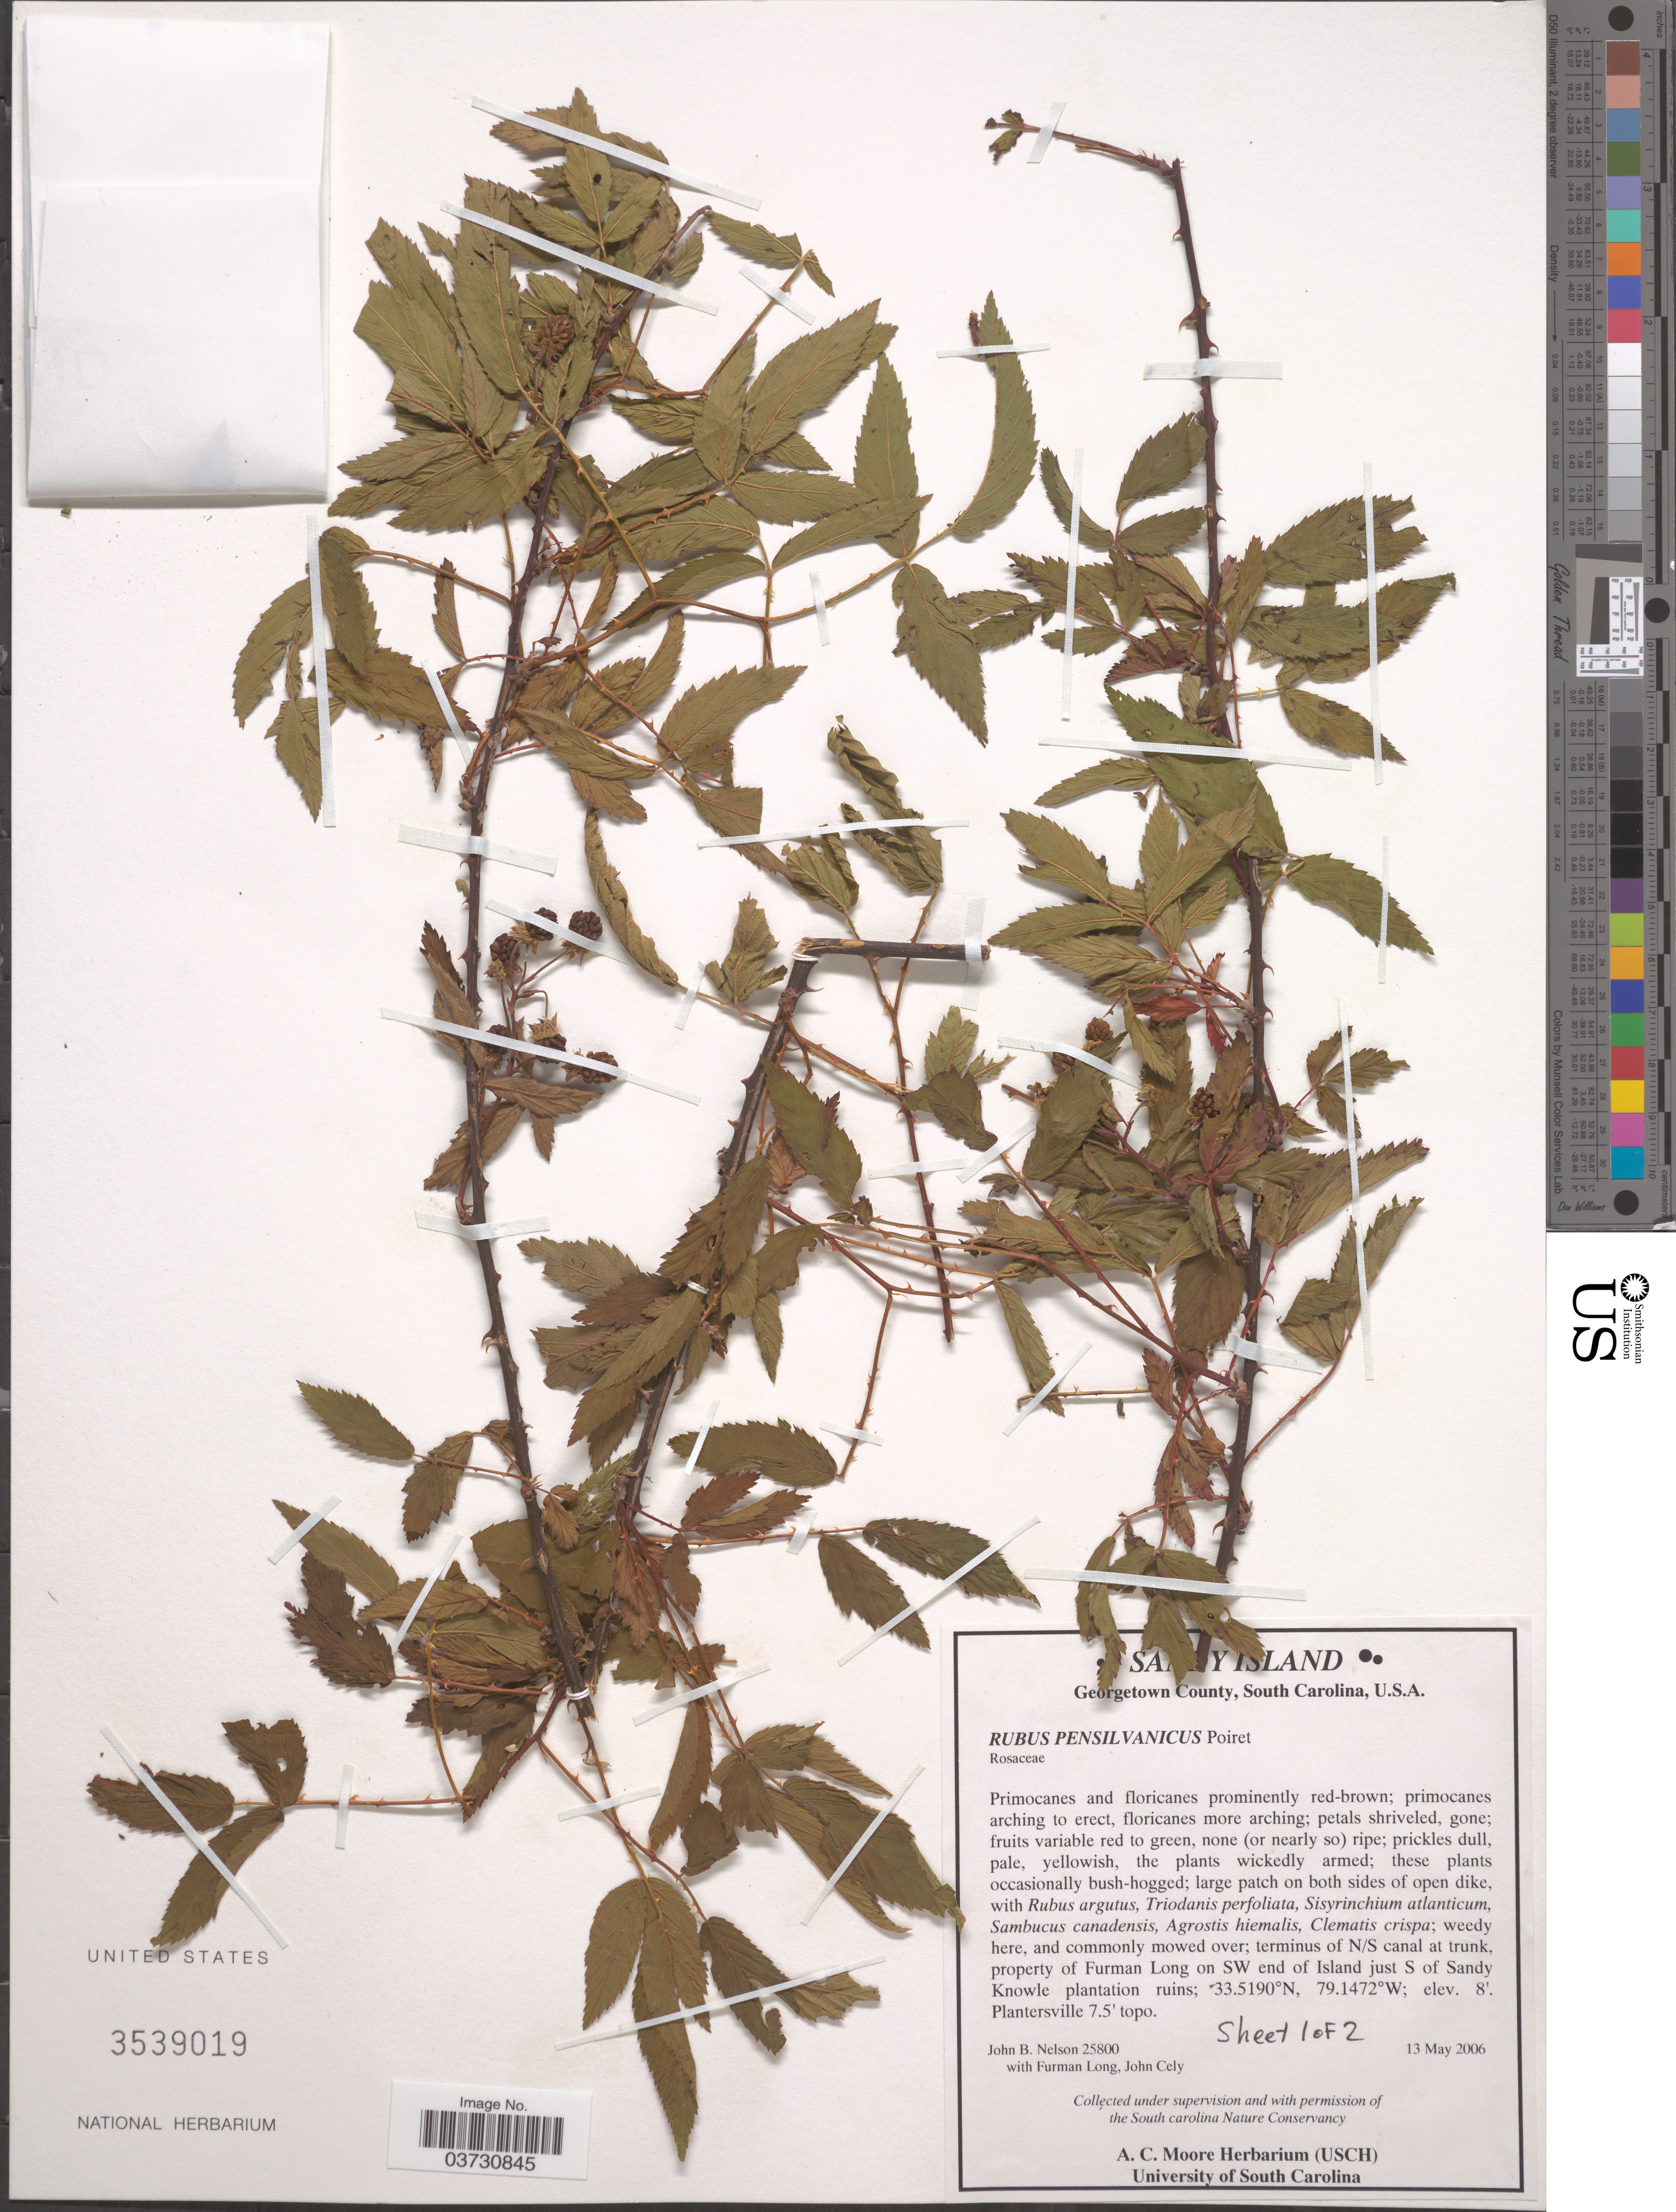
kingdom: Plantae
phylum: Tracheophyta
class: Magnoliopsida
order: Rosales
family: Rosaceae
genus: Rubus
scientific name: Rubus pensilvanicus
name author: Poir.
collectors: J. B. Nelson, F. Long & J. Cely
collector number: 25800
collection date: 2006-05-13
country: United States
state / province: South Carolina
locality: Sandy Island. Georgetown County. Terminus of N/S canal at trunk, property of Furman Long on SW end of Island just S of Sandy Knowle plantation ruins.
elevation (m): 2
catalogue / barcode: US 3539019